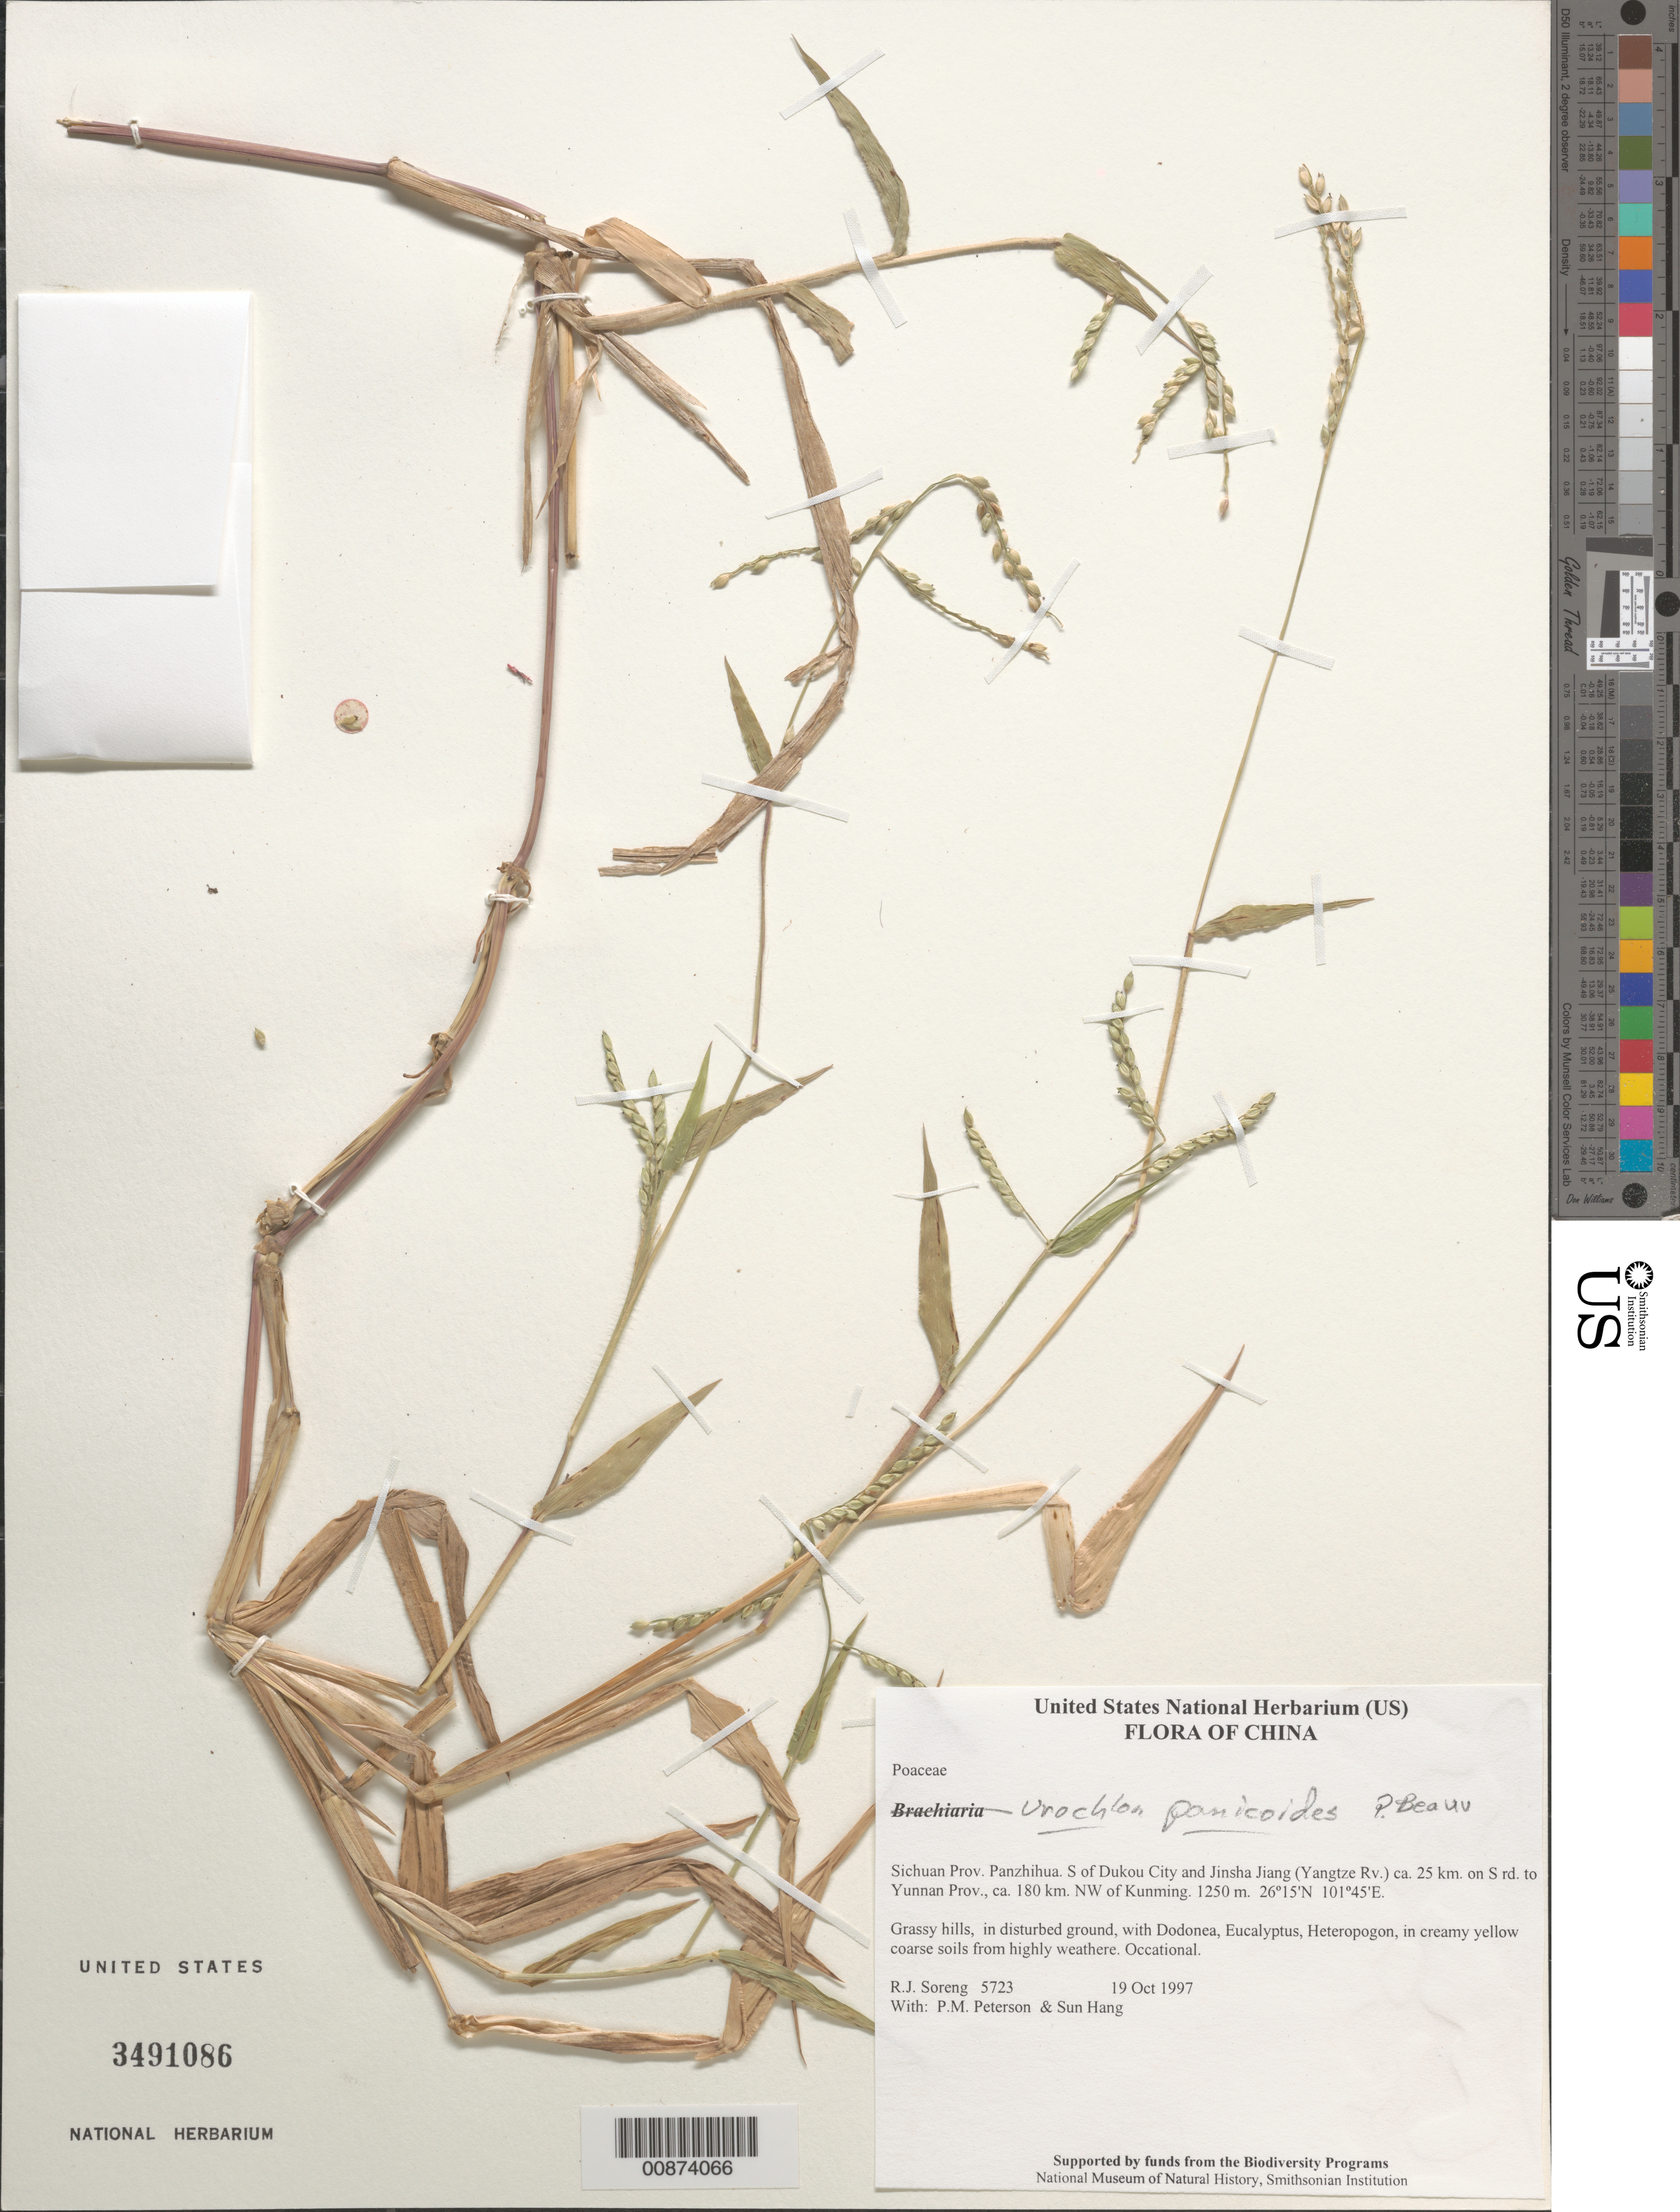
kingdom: Plantae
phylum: Tracheophyta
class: Liliopsida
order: Poales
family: Poaceae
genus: Urochloa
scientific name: Urochloa panicoides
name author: P. Beauv.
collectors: R. J. Soreng, P. M. Peterson & Sun Hang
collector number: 5723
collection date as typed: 19 Oct 1997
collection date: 1997-10-19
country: China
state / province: Sichuan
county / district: Panzhihua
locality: S of Dukou City and Jinsha Jiang (Yangtze Rv.) ca. 25 km on S rd. to Yunnan Prov., ca. 180 km NW of Kunming.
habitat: Grassy hills, in disturbed ground, with Dodonea, Eucalyptus, Heteropogon, in creamy yellow coarse soils from highly weathere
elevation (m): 1250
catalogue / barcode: US 3491086